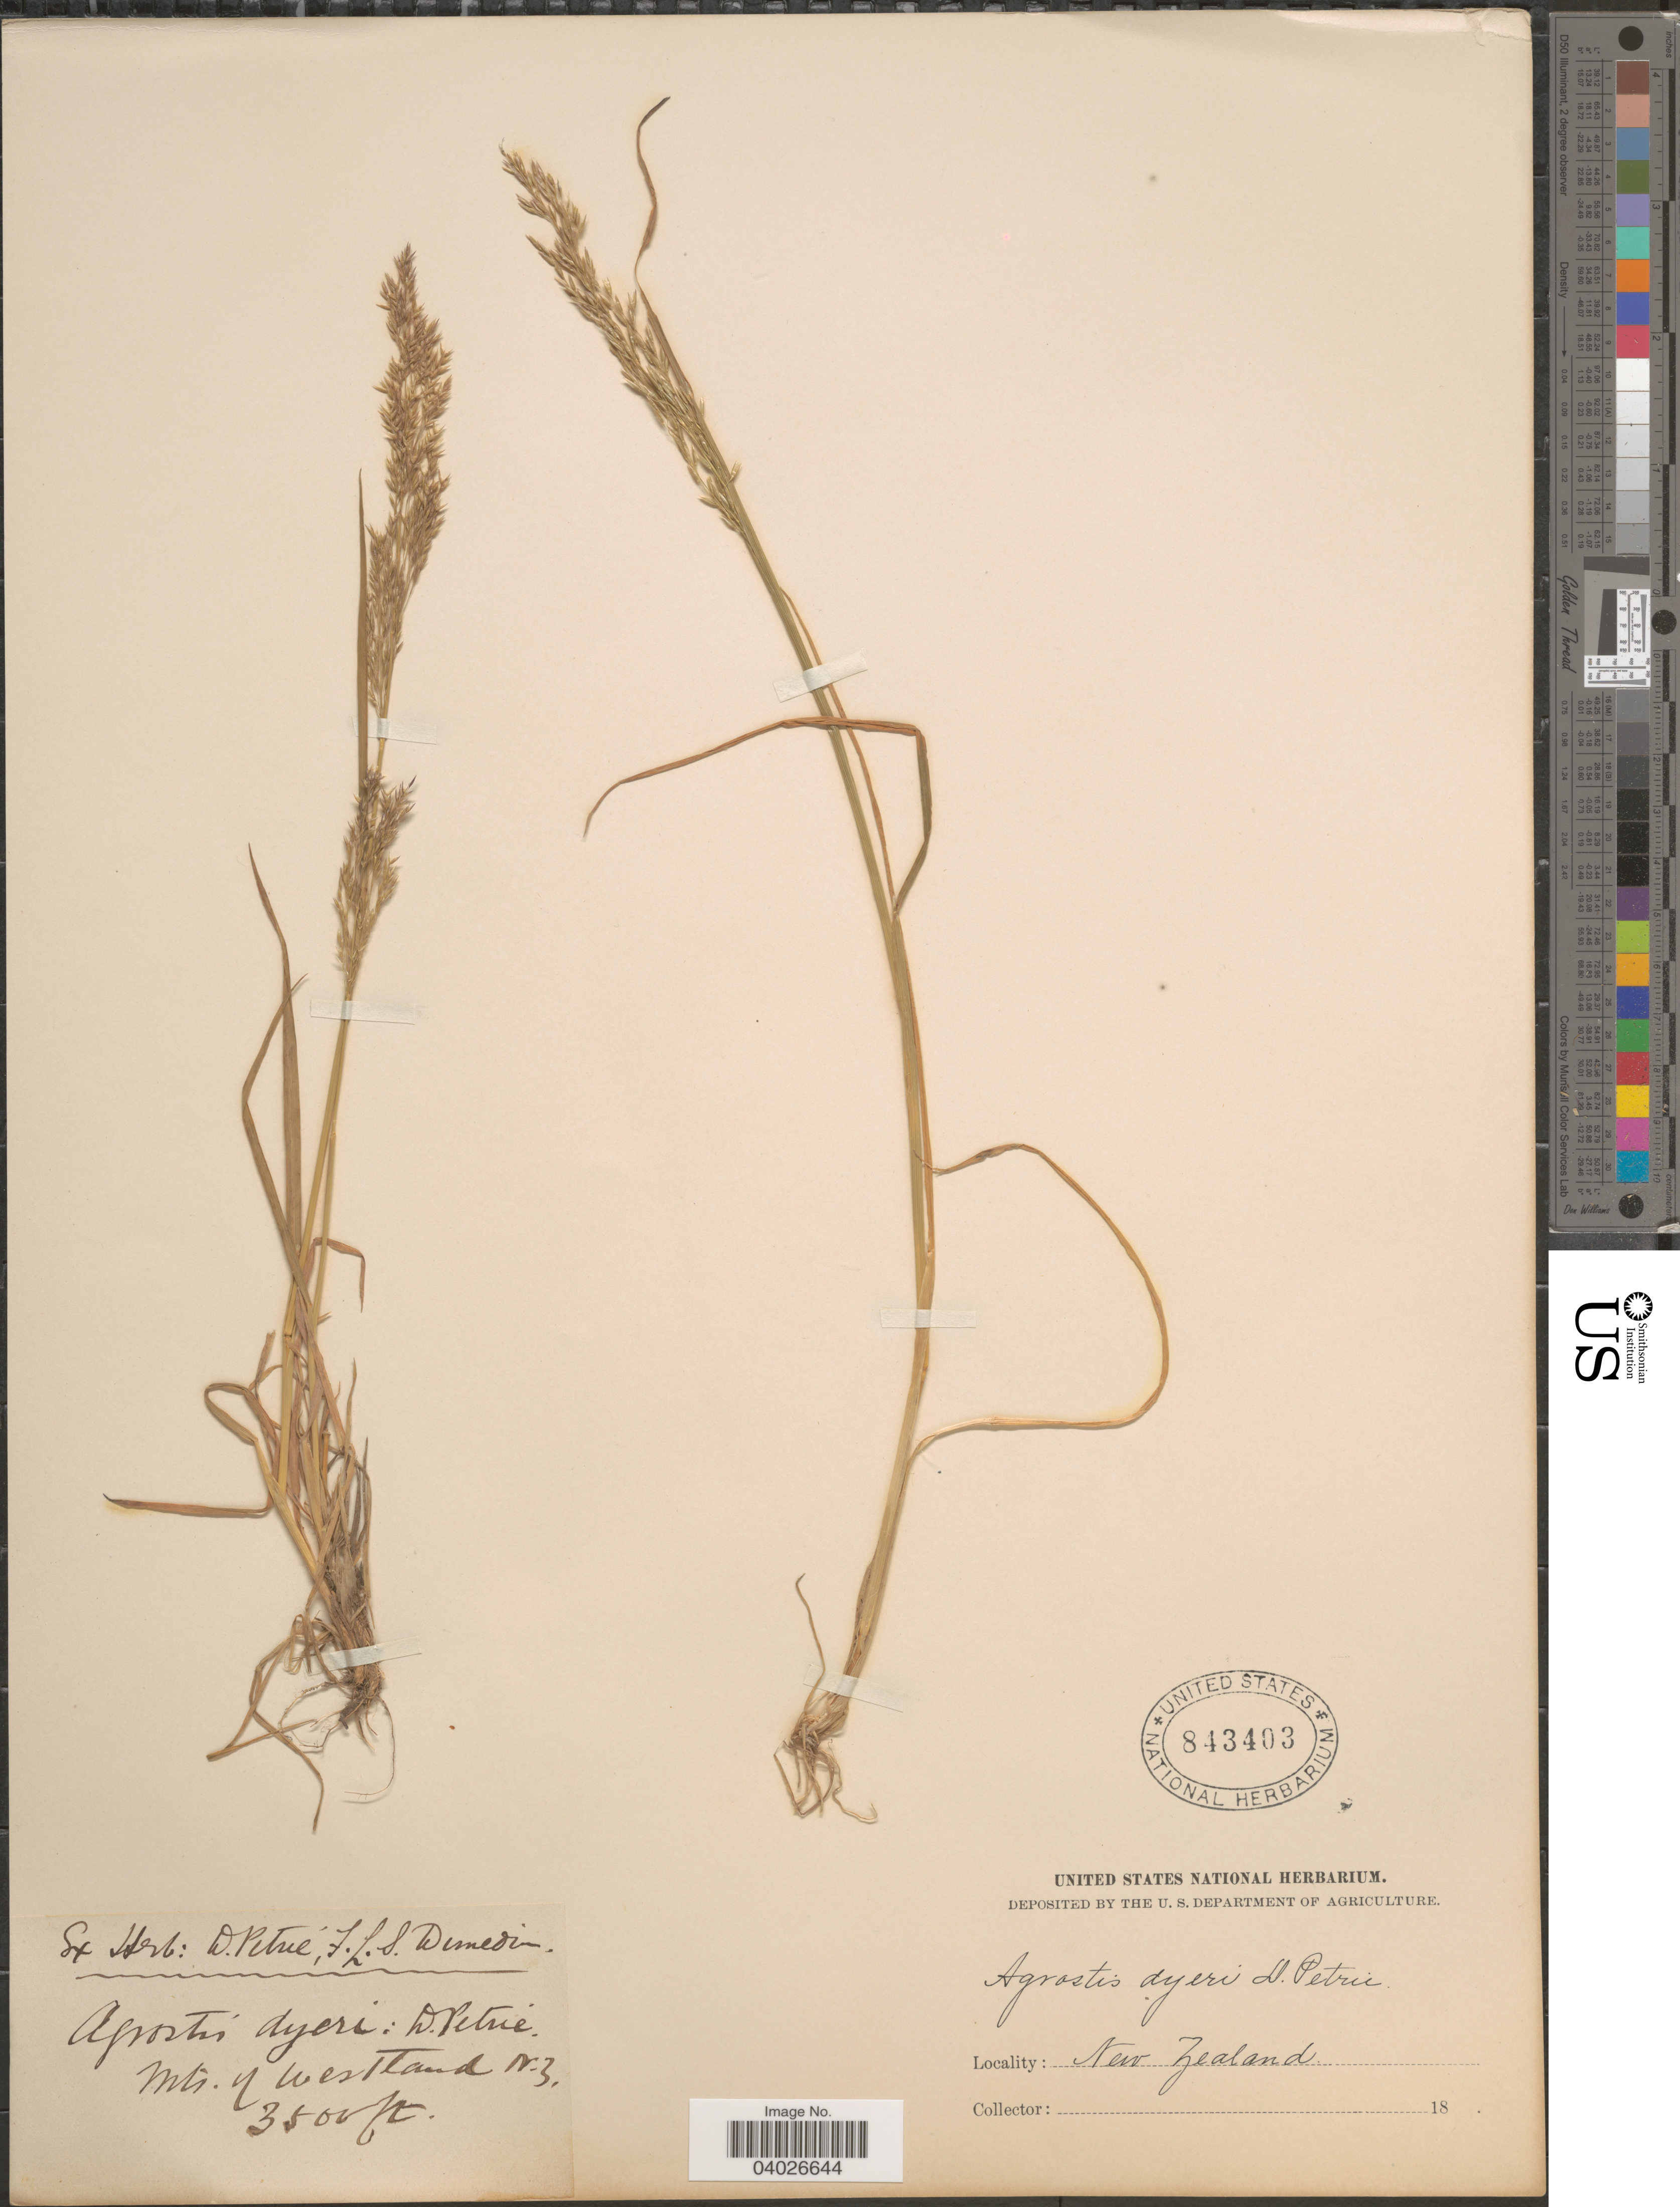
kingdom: Plantae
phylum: Tracheophyta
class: Liliopsida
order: Poales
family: Poaceae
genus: Agrostis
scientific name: Agrostis dyeri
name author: Petrie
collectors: Ex Herb D. Petrie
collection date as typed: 18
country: New Zealand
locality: Mts. of Westland.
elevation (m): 1067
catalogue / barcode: US 843403